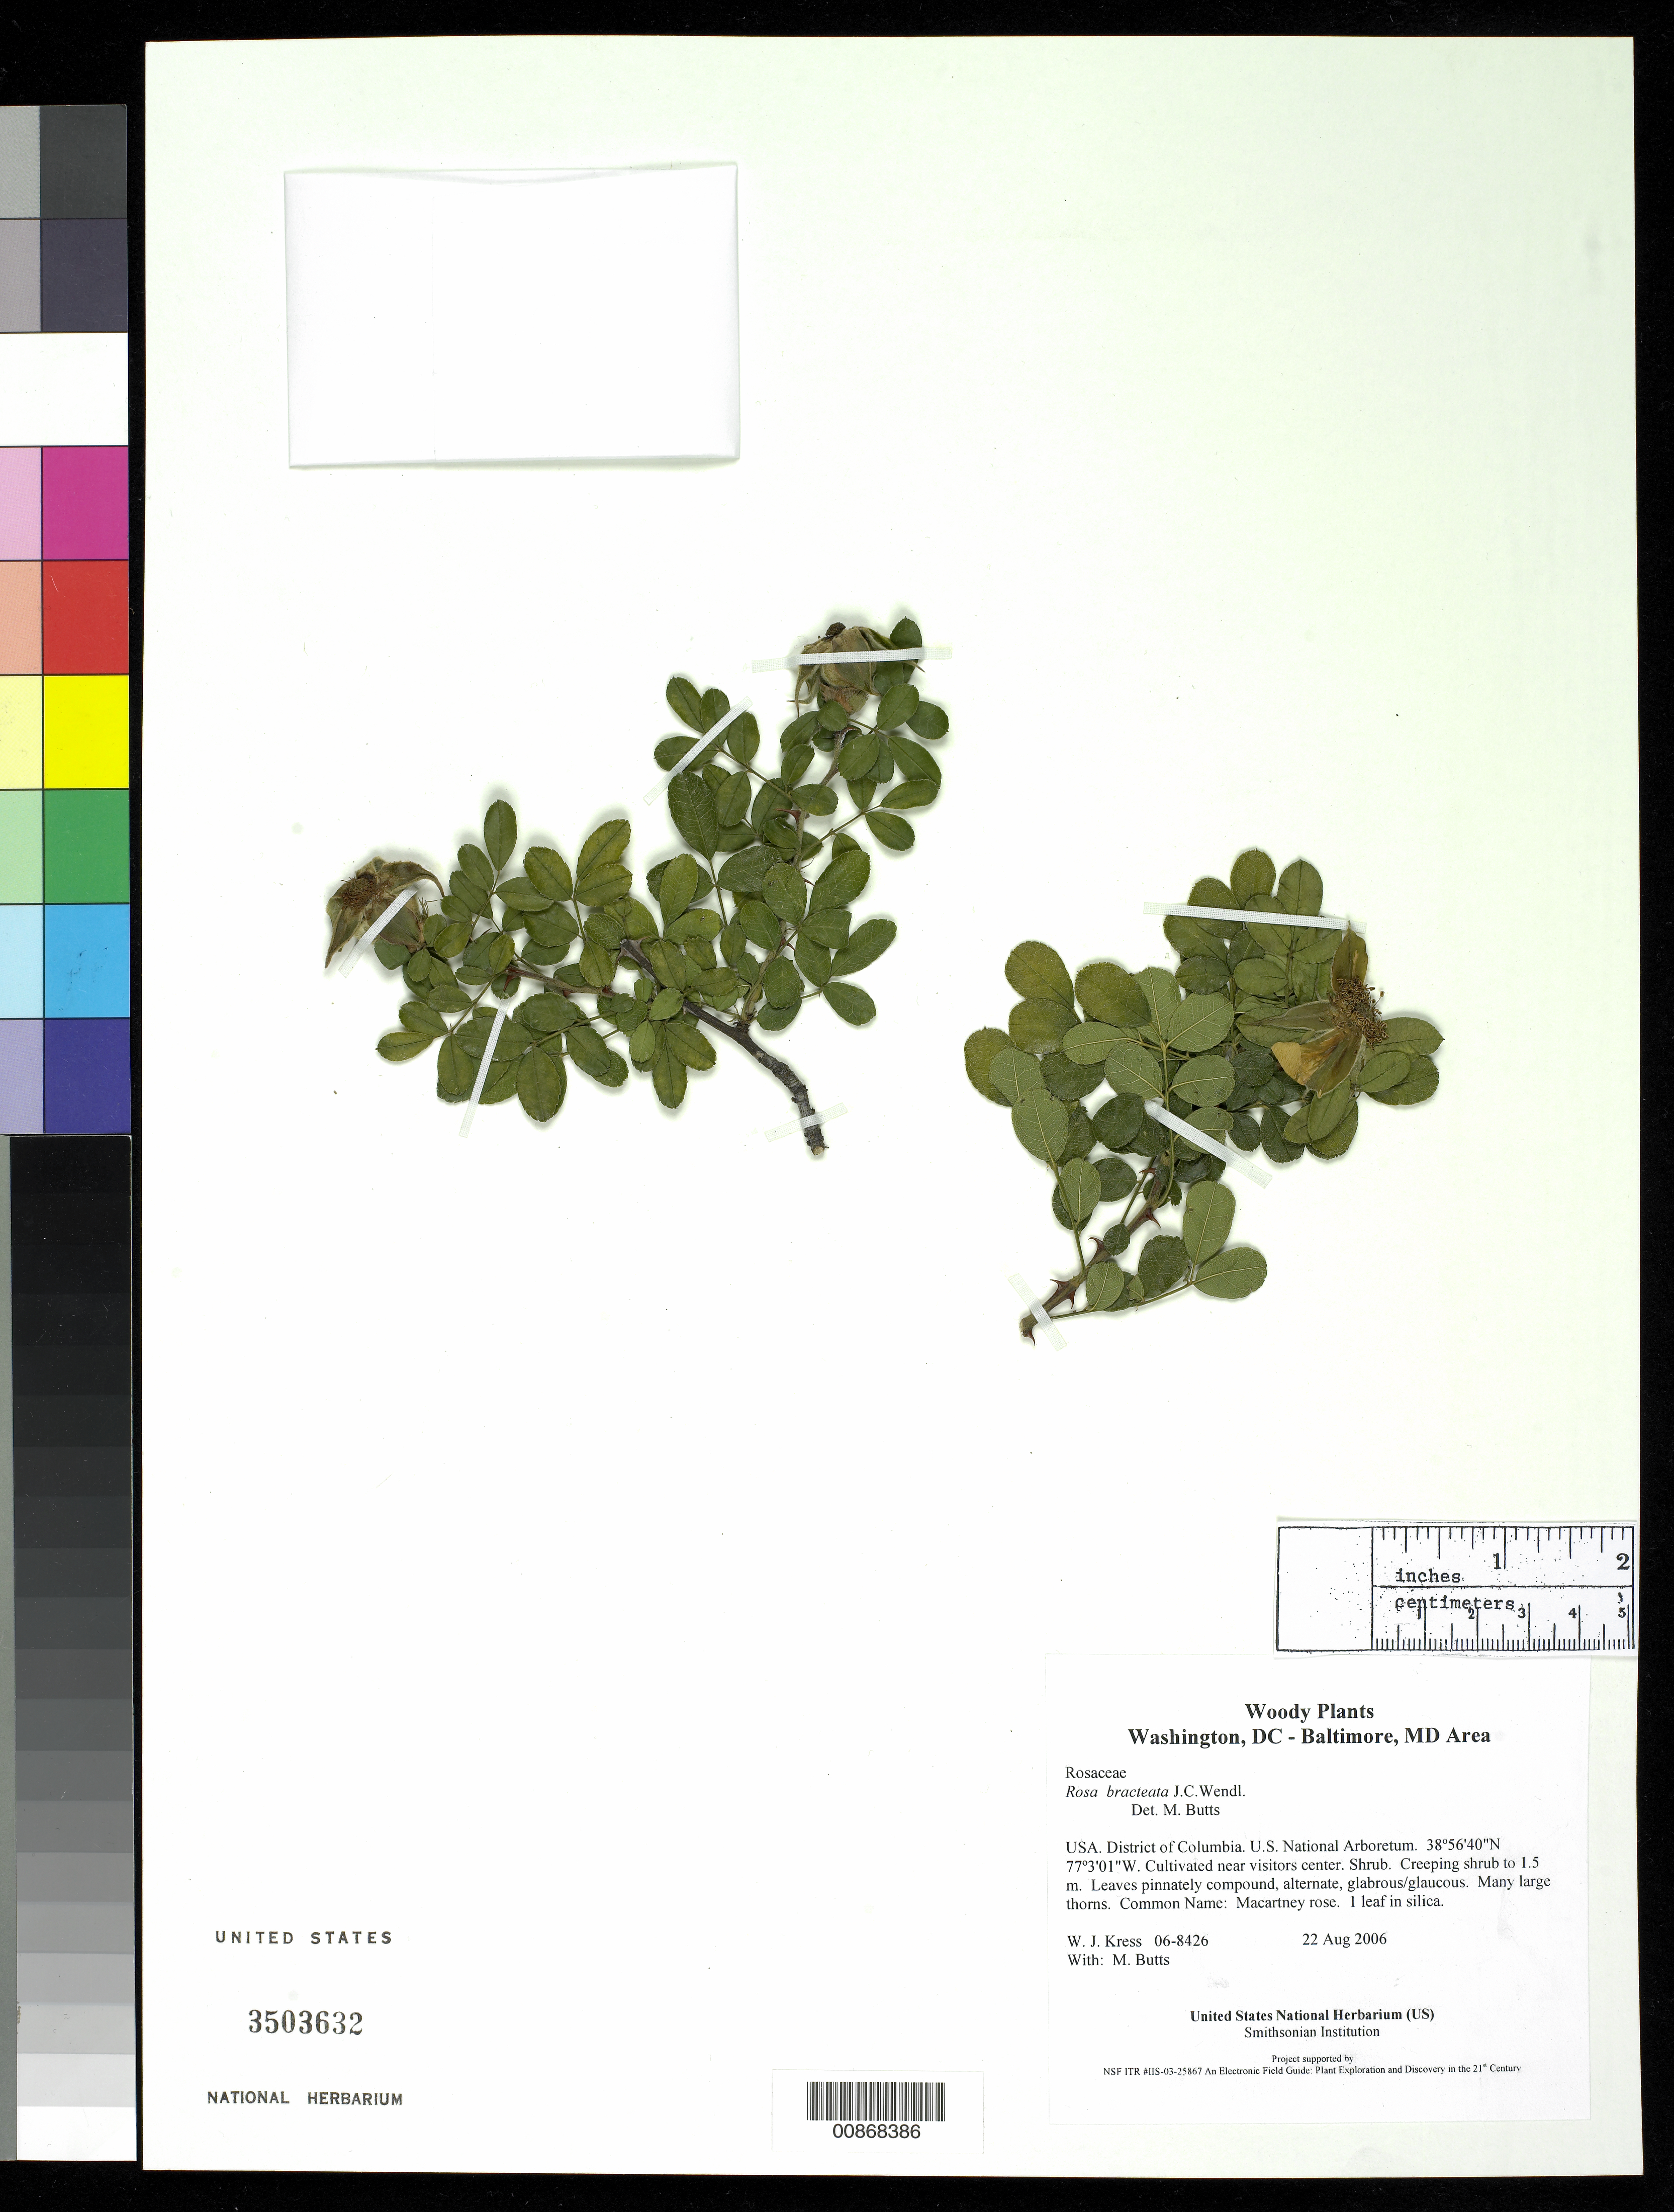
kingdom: Plantae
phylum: Tracheophyta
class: Magnoliopsida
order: Rosales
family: Rosaceae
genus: Rosa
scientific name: Rosa bracteata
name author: J.C. Wendl.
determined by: Butts, M. B.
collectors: W. J. Kress & M. B. Butts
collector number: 06-8426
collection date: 2006-08-22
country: United States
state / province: District of Columbia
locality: U.S. National Arboretum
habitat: Cultivated near visitors center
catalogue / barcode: US 3503632